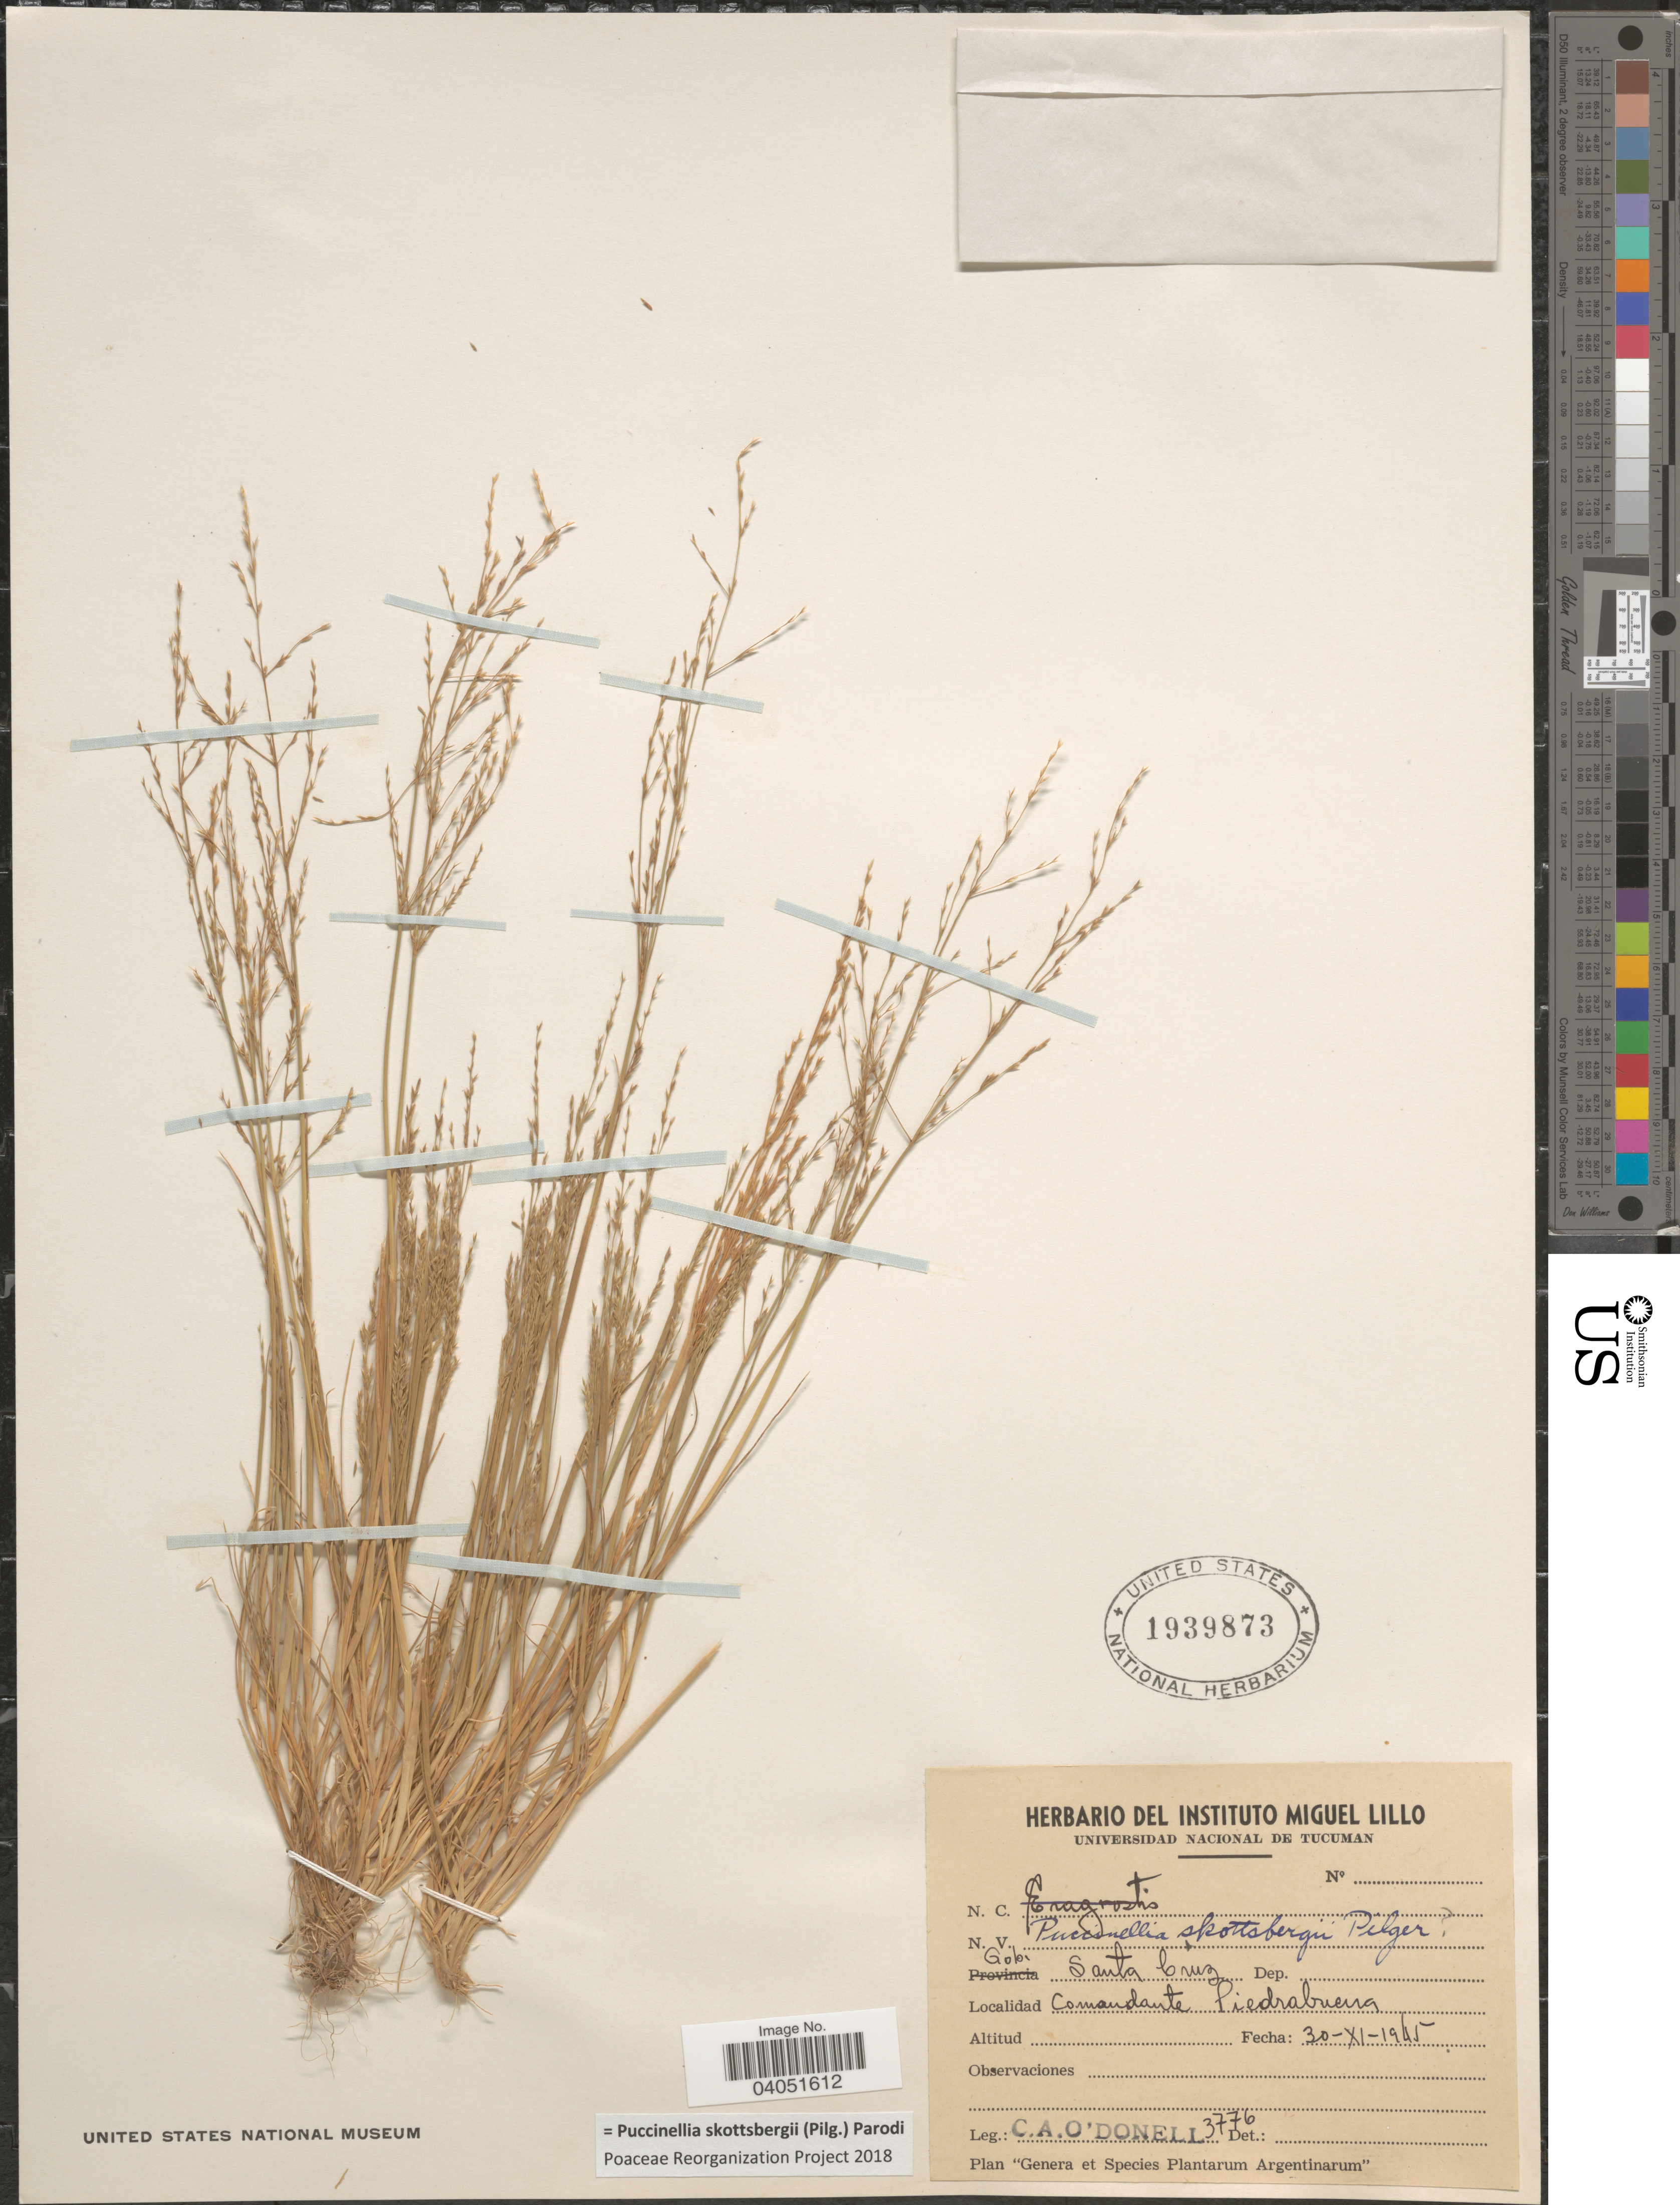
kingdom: Plantae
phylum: Tracheophyta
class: Liliopsida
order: Poales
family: Poaceae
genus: Puccinellia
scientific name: Puccinellia skottsbergii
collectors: C. A. O'Donell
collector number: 3776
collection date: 1945-11-30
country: Argentina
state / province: Santa Cruz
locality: Gob. Santa Cruz. Comandante Piedrabuena.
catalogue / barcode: US 1939873